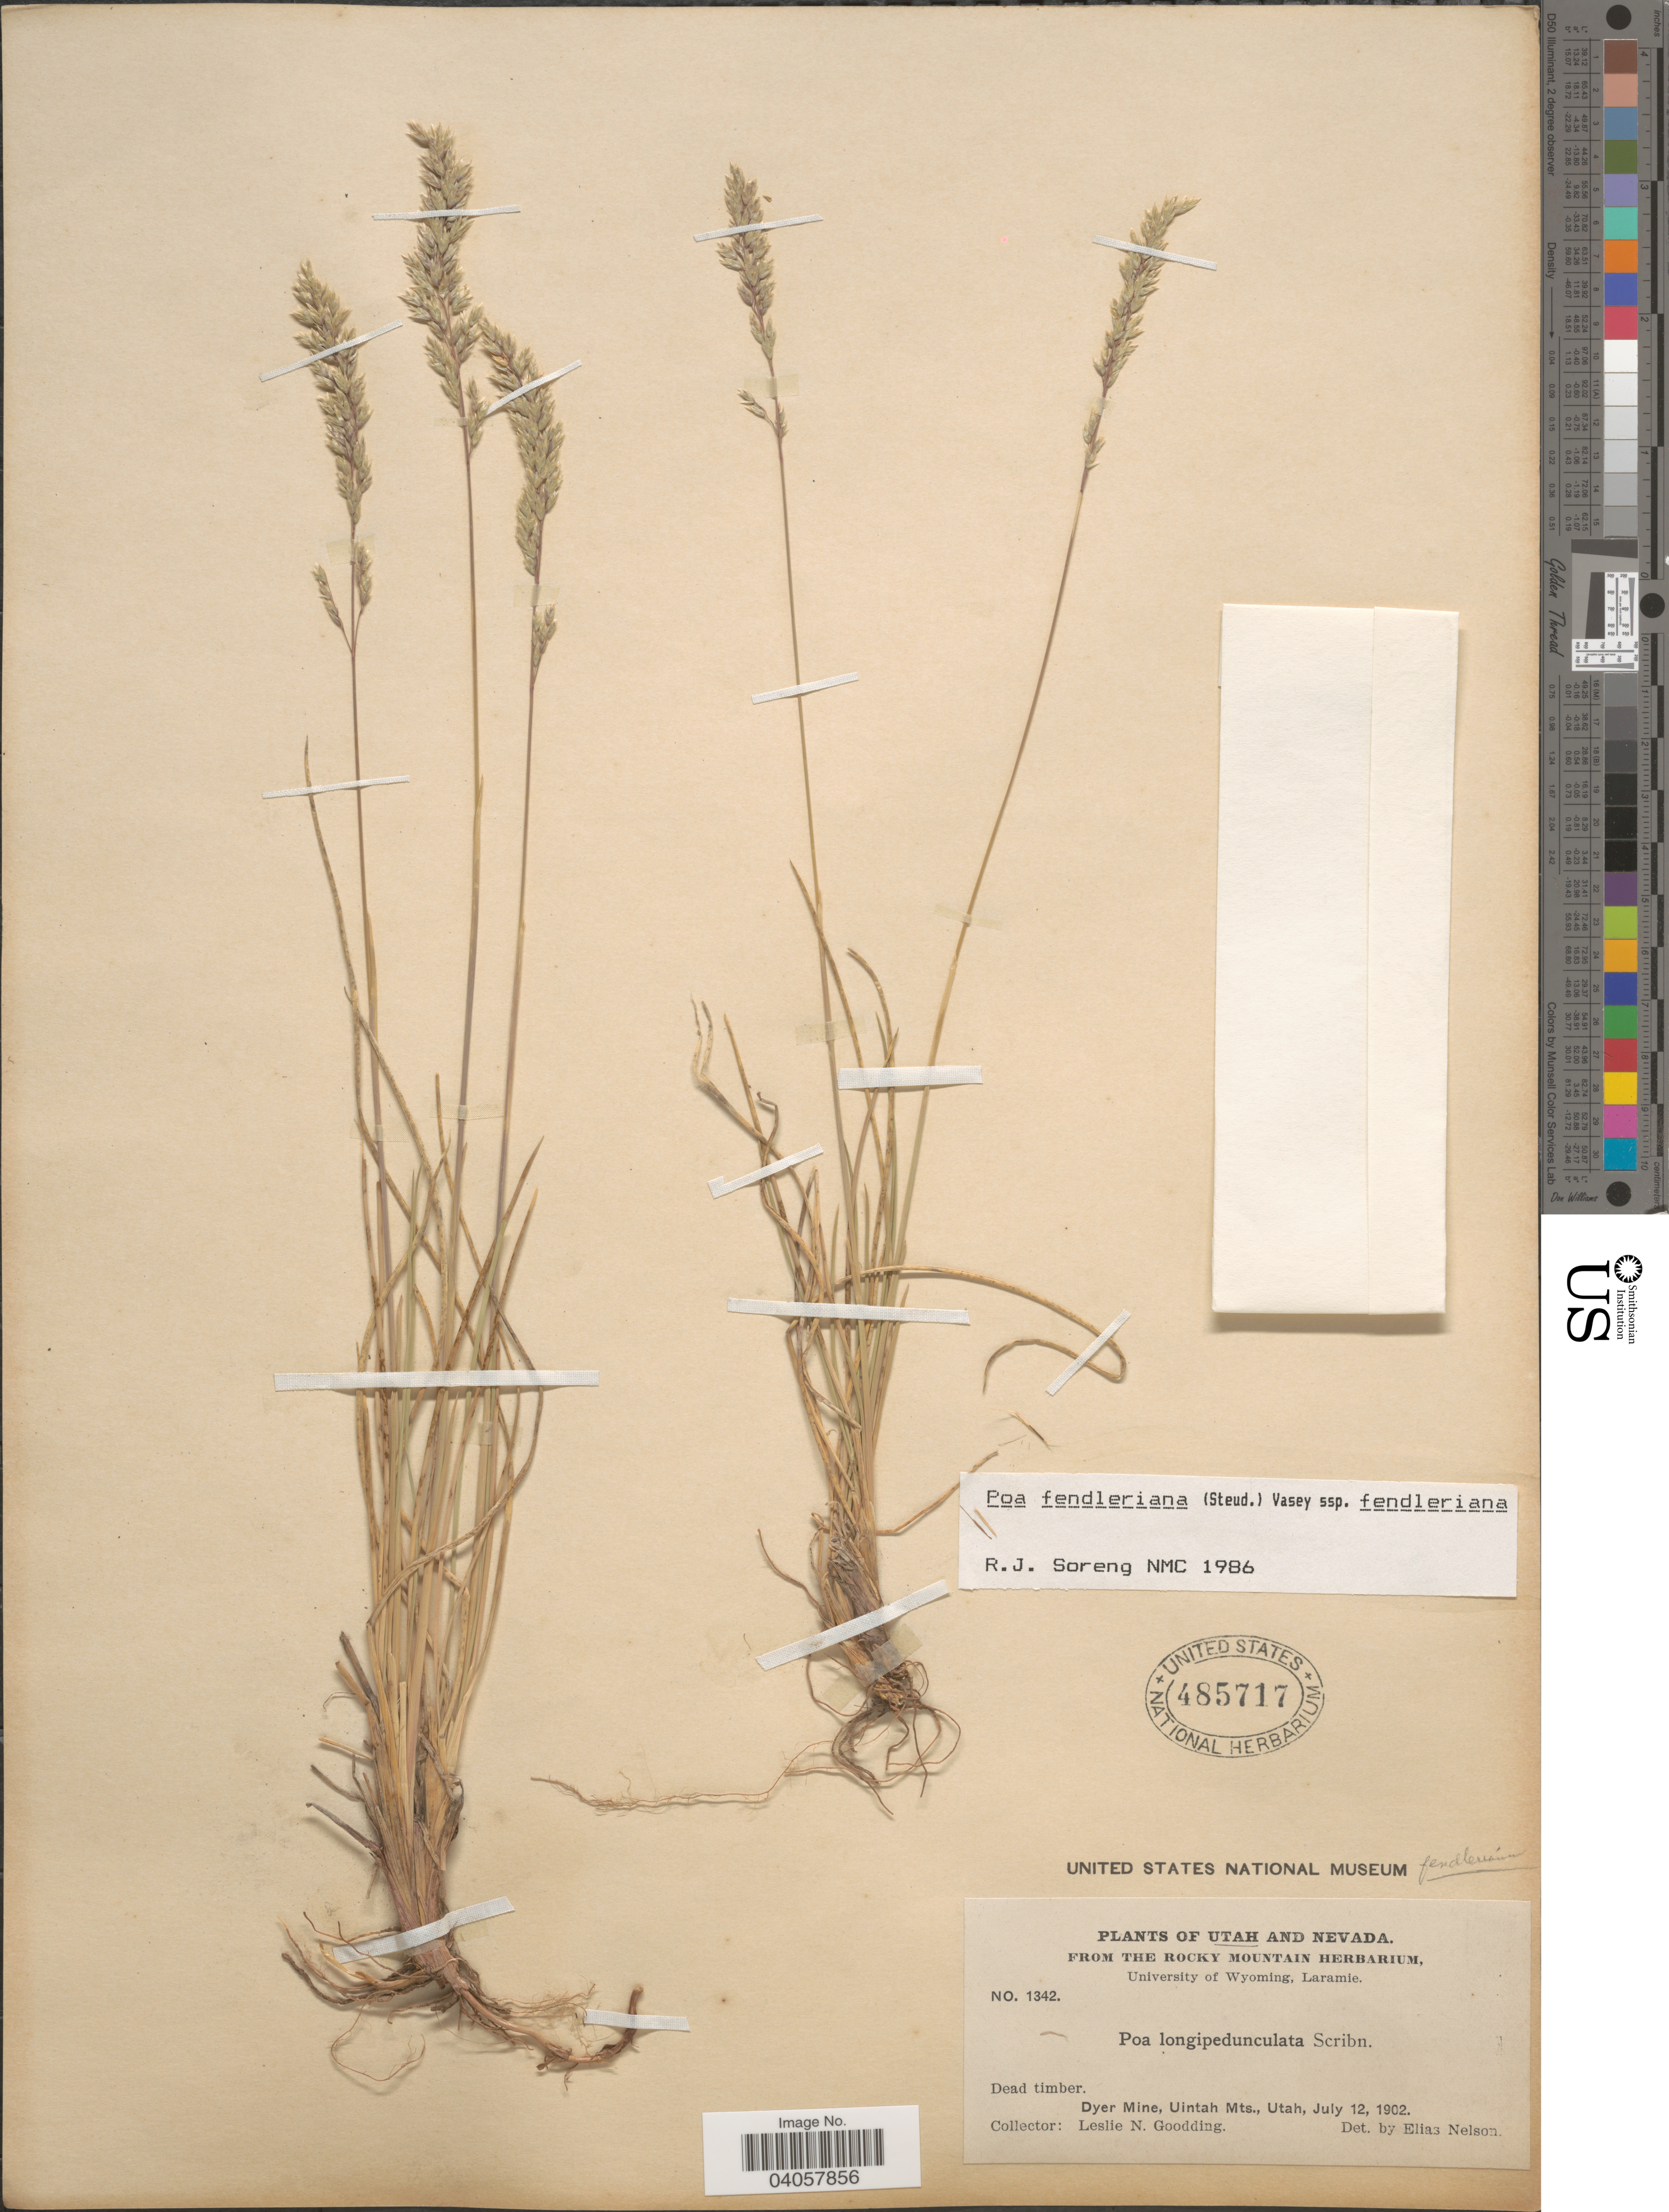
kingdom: Plantae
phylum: Tracheophyta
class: Liliopsida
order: Poales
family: Poaceae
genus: Poa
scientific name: Poa fendleriana subsp. fendleriana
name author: (Steud.) Vasey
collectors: L. N. Goodding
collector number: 1342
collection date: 1902-07-12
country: United States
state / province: Utah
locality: Dead timber. Dyer Mine, Uintah Mts.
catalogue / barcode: US 485717